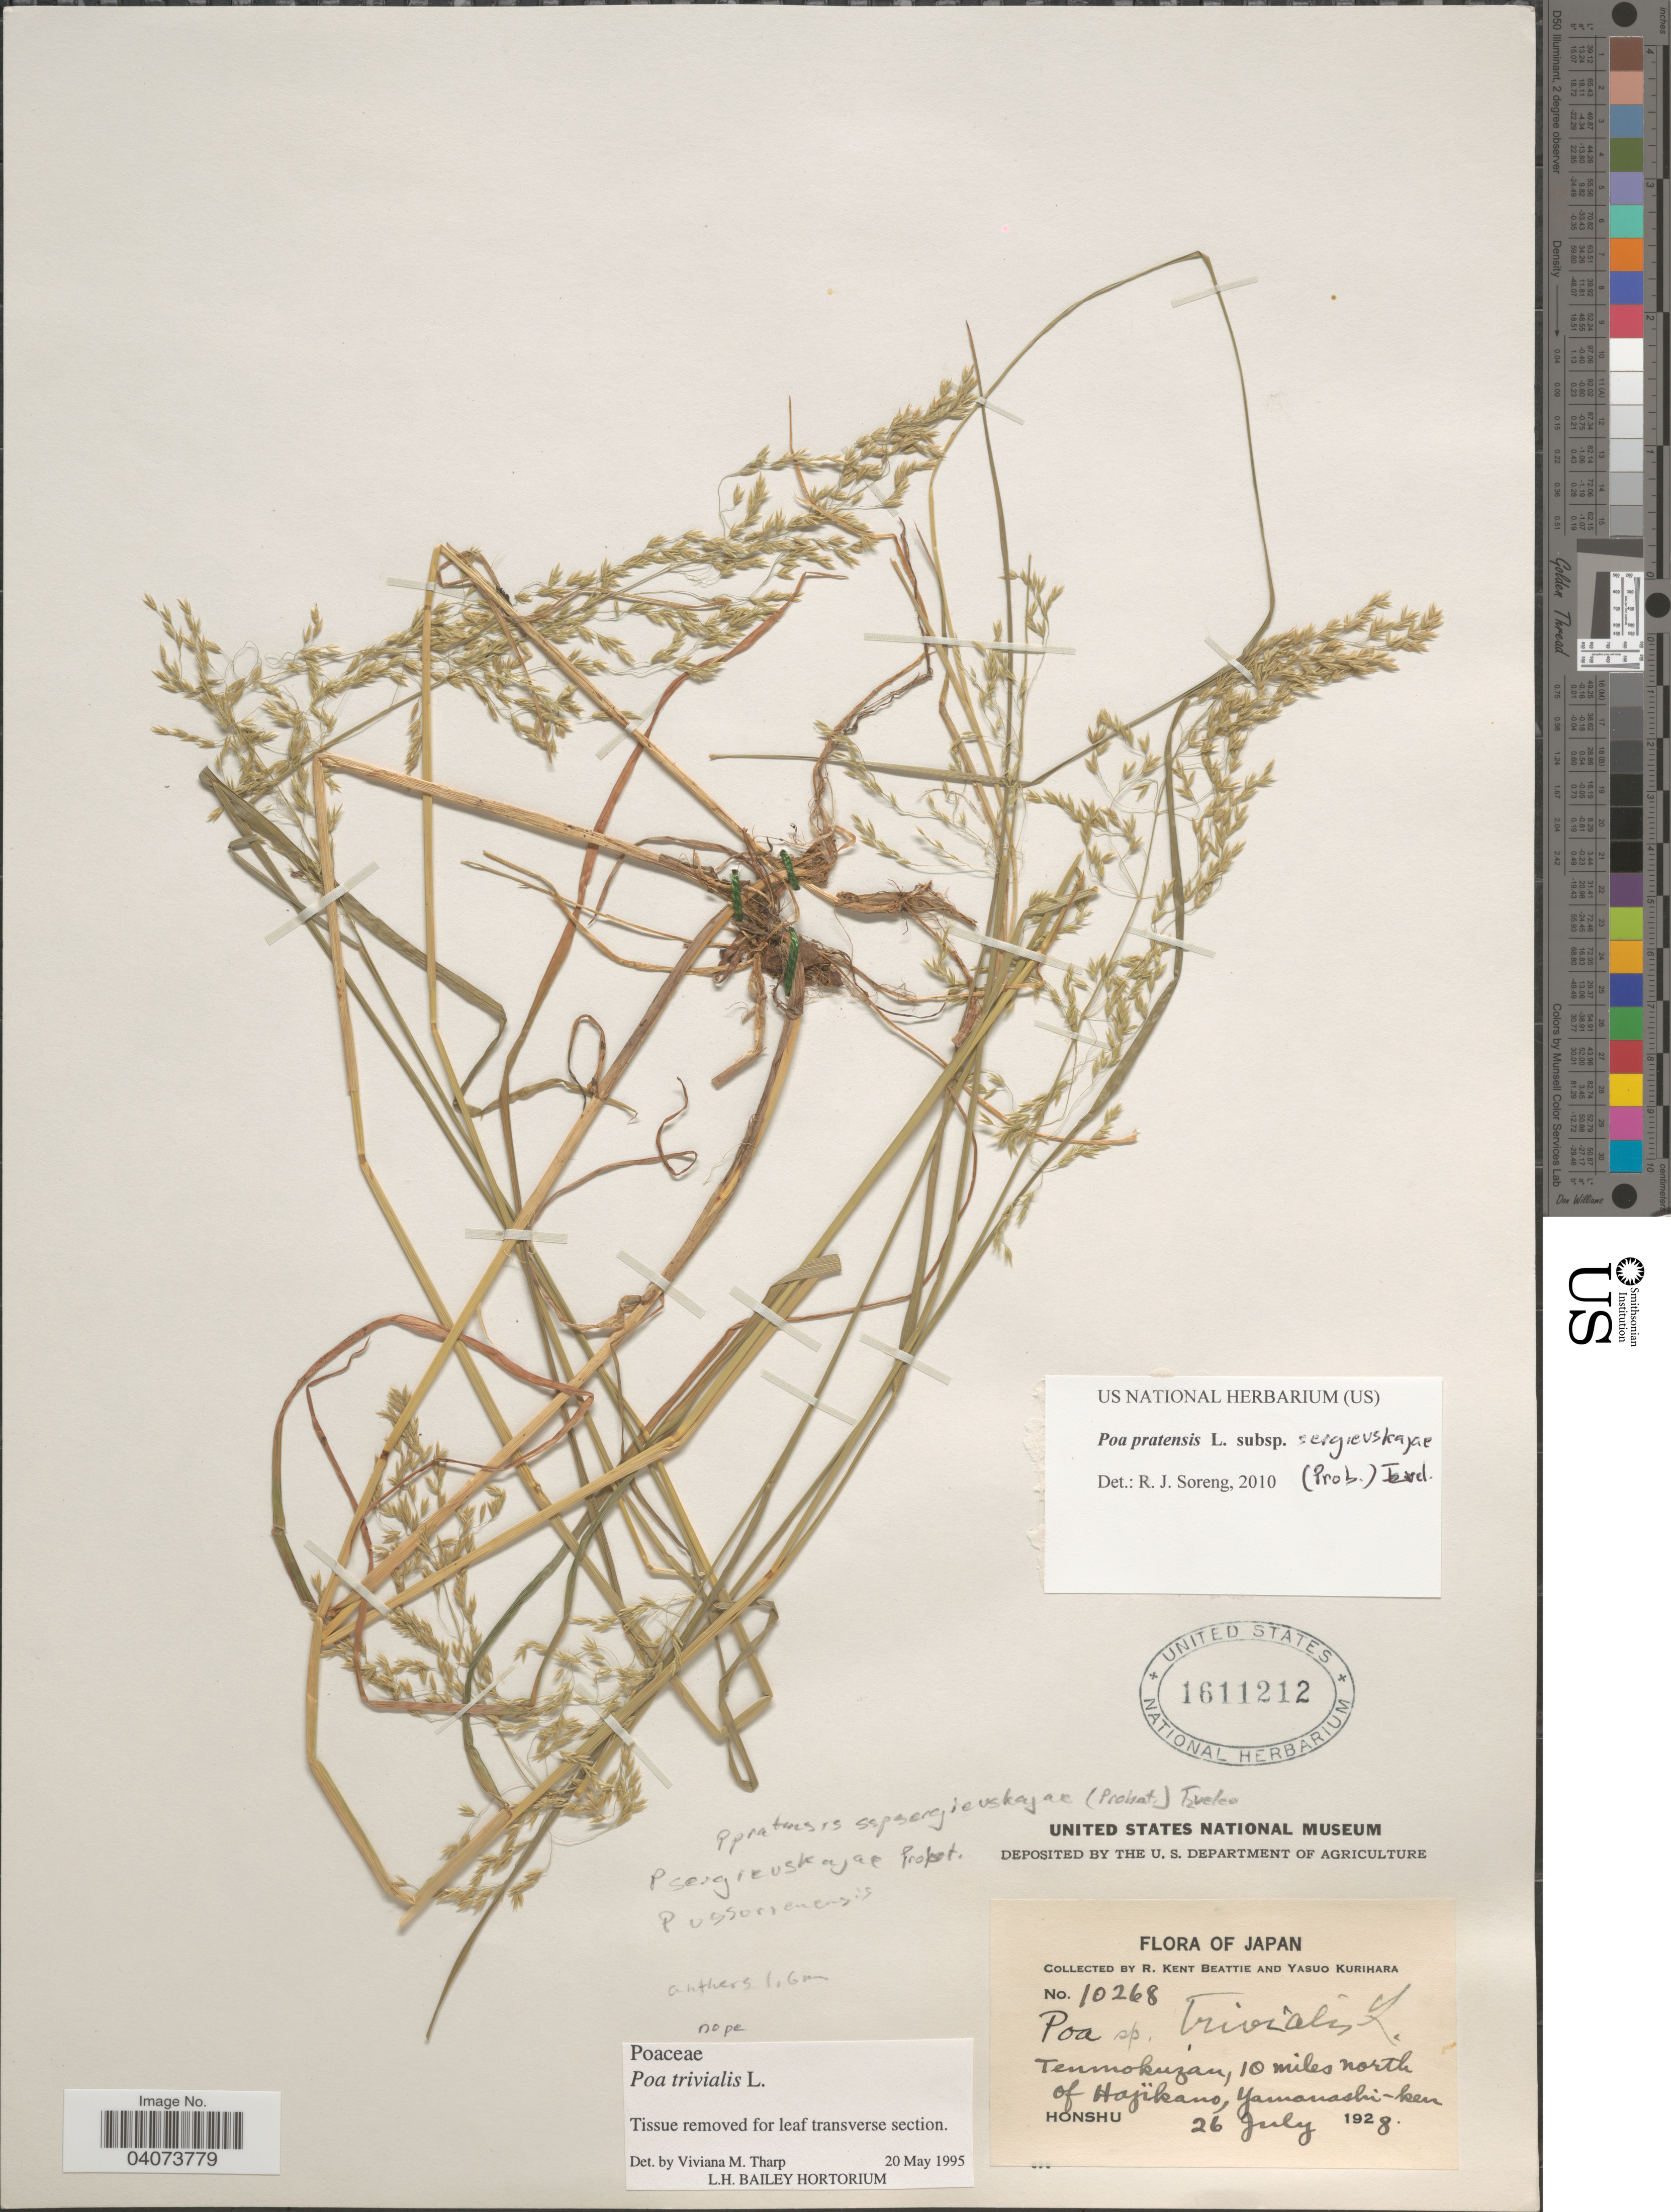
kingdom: Plantae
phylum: Tracheophyta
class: Liliopsida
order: Poales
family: Poaceae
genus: Poa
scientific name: Poa pratensis subsp. sergievskajae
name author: (Prob.) Tzvelev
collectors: R. K. Beattie & Y. Kurihara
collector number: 10268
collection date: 1928-07-26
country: Japan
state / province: Yamanasi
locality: Tenmokuzan, 10 miles north of Hajikano, Yamanashi-ken. Honshu.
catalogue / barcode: US 1611212